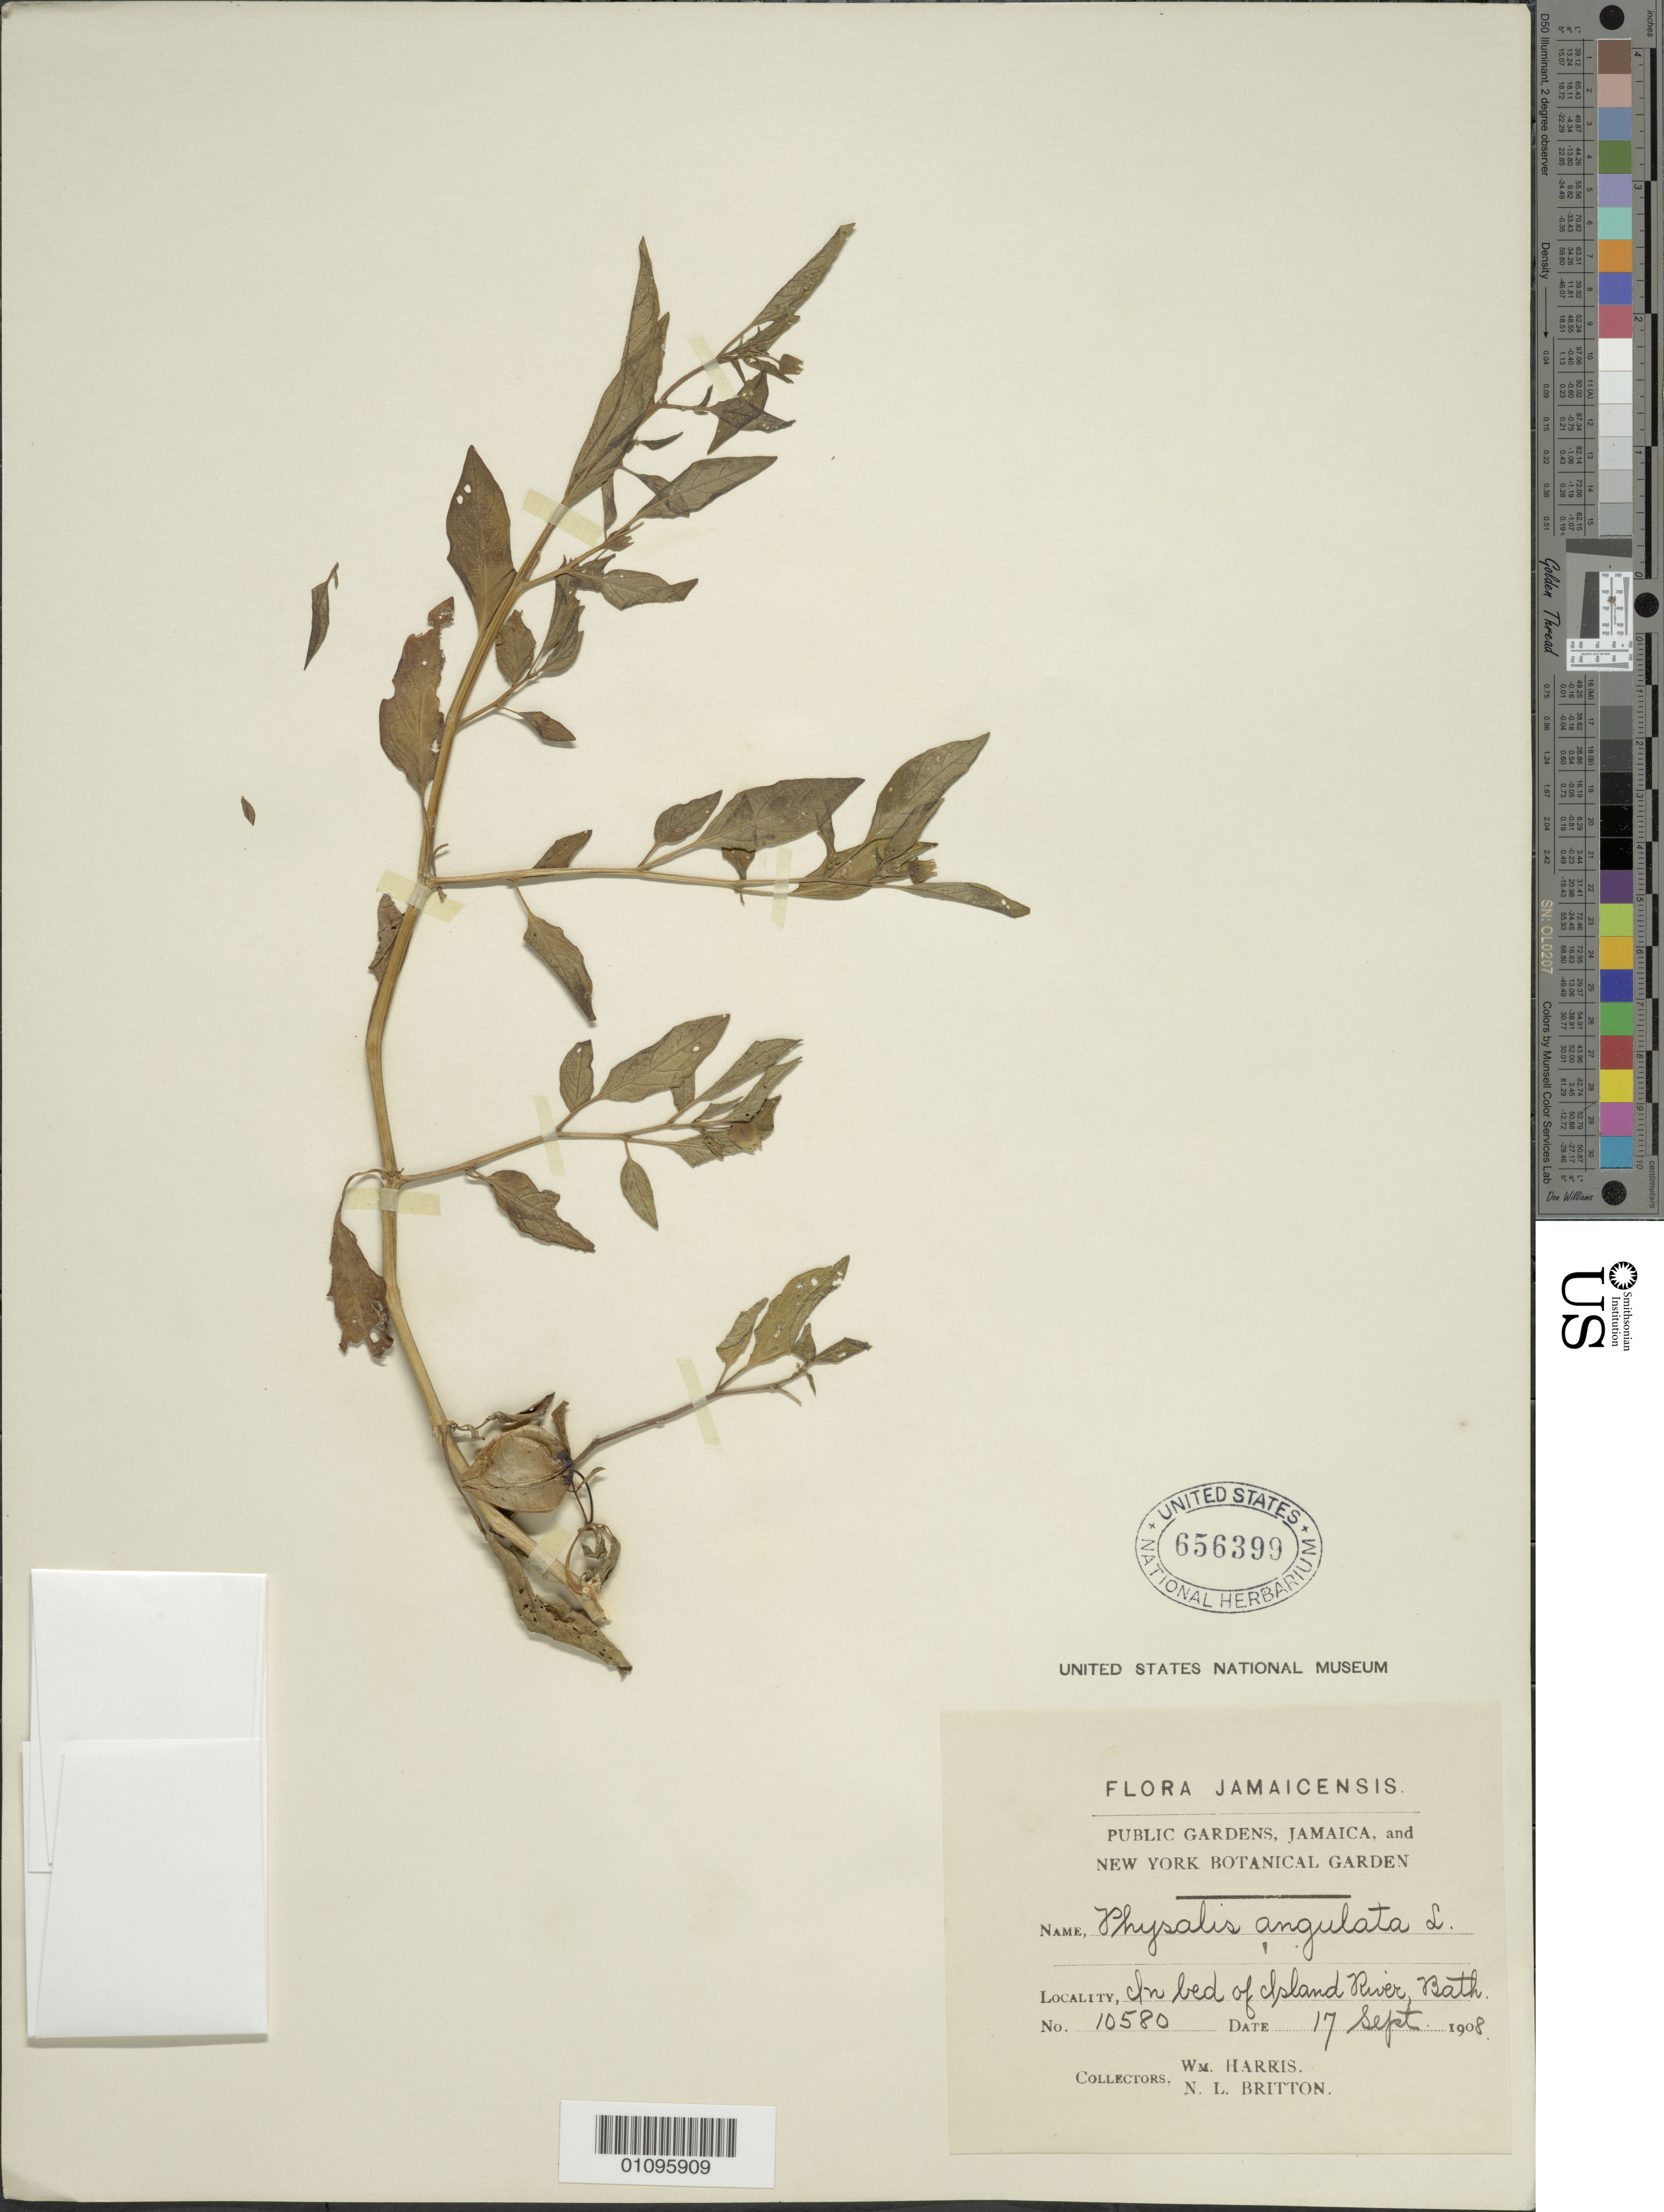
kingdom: Plantae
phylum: Tracheophyta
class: Magnoliopsida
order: Solanales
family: Solanaceae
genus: Physalis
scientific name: Physalis angulata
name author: L.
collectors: W. Harris & N. Britton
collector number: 10580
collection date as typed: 17 Sep 1908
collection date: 1908-09-17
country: Jamaica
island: Jamaica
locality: Bath, in bed of Island River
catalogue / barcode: US 656399